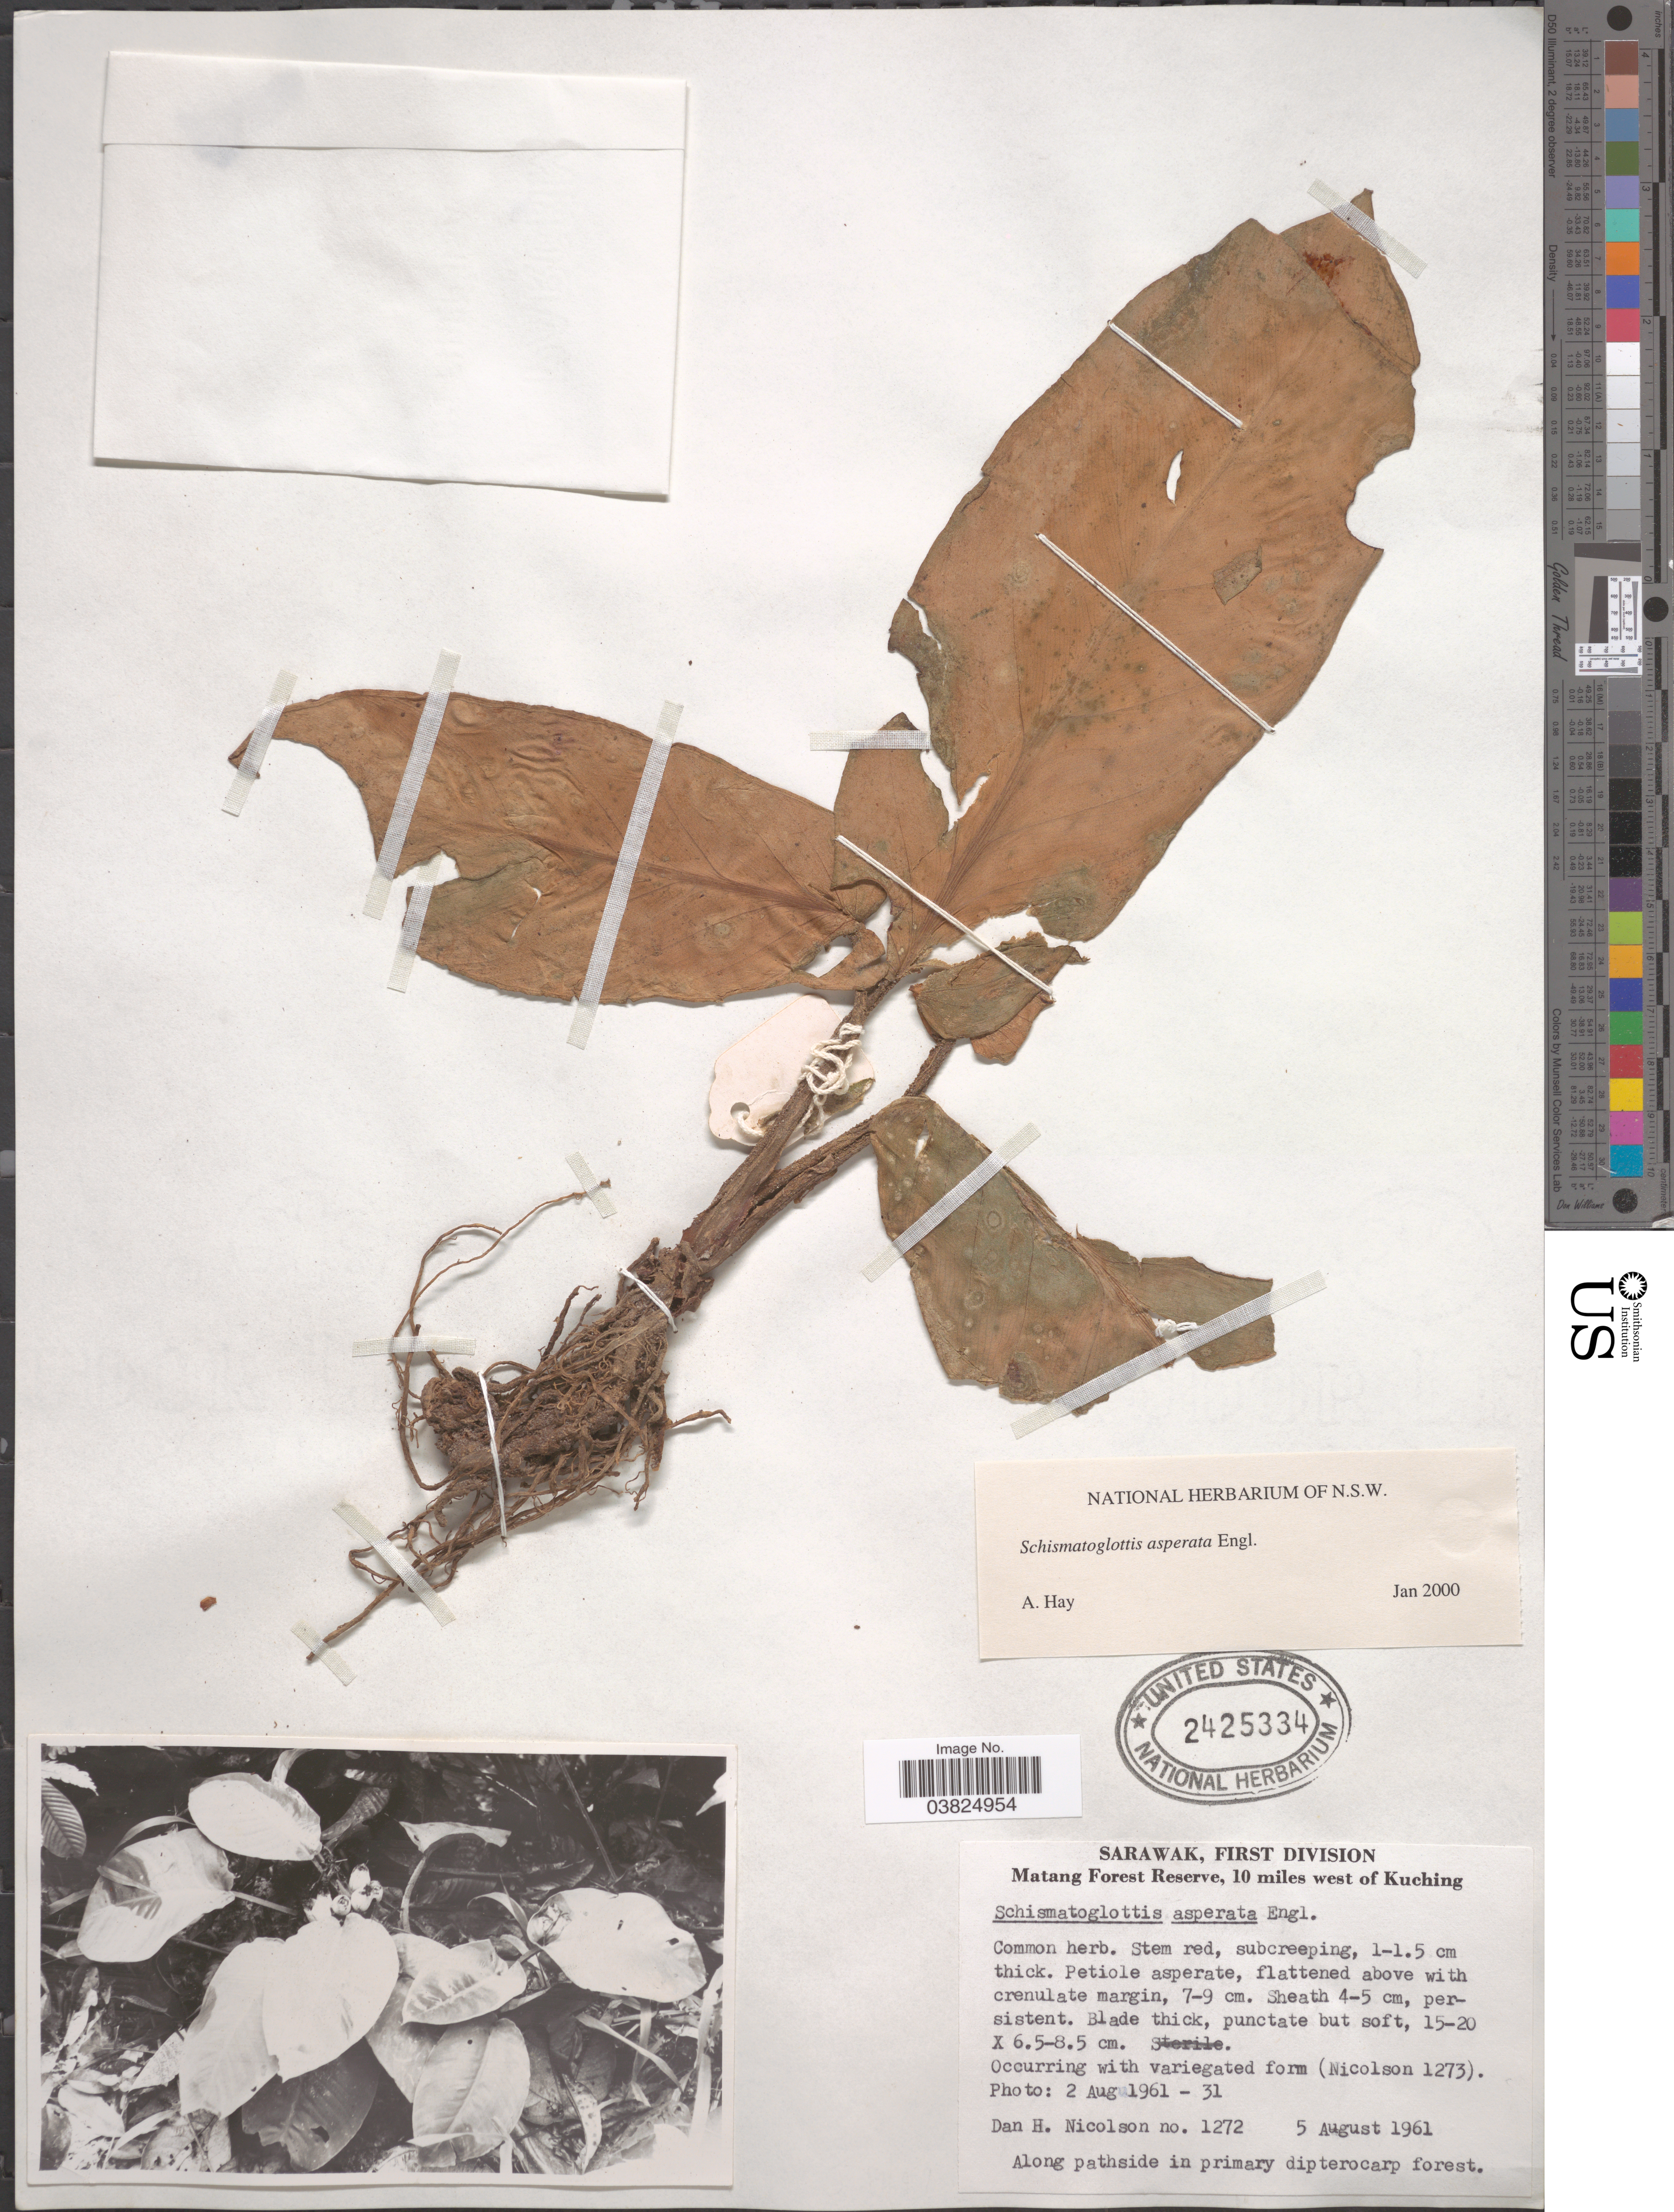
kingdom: Plantae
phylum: Tracheophyta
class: Liliopsida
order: Alismatales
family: Araceae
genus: Schismatoglottis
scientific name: Schismatoglottis asperata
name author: Engl.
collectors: D. H. Nicolson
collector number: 1472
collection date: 1961-08-05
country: Malaysia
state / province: Sarawak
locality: First Division. Matang Forest Reserve, 10 miles west of Kuching. Along pathside in primary lowland dipterocarp forest.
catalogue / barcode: US 2425334